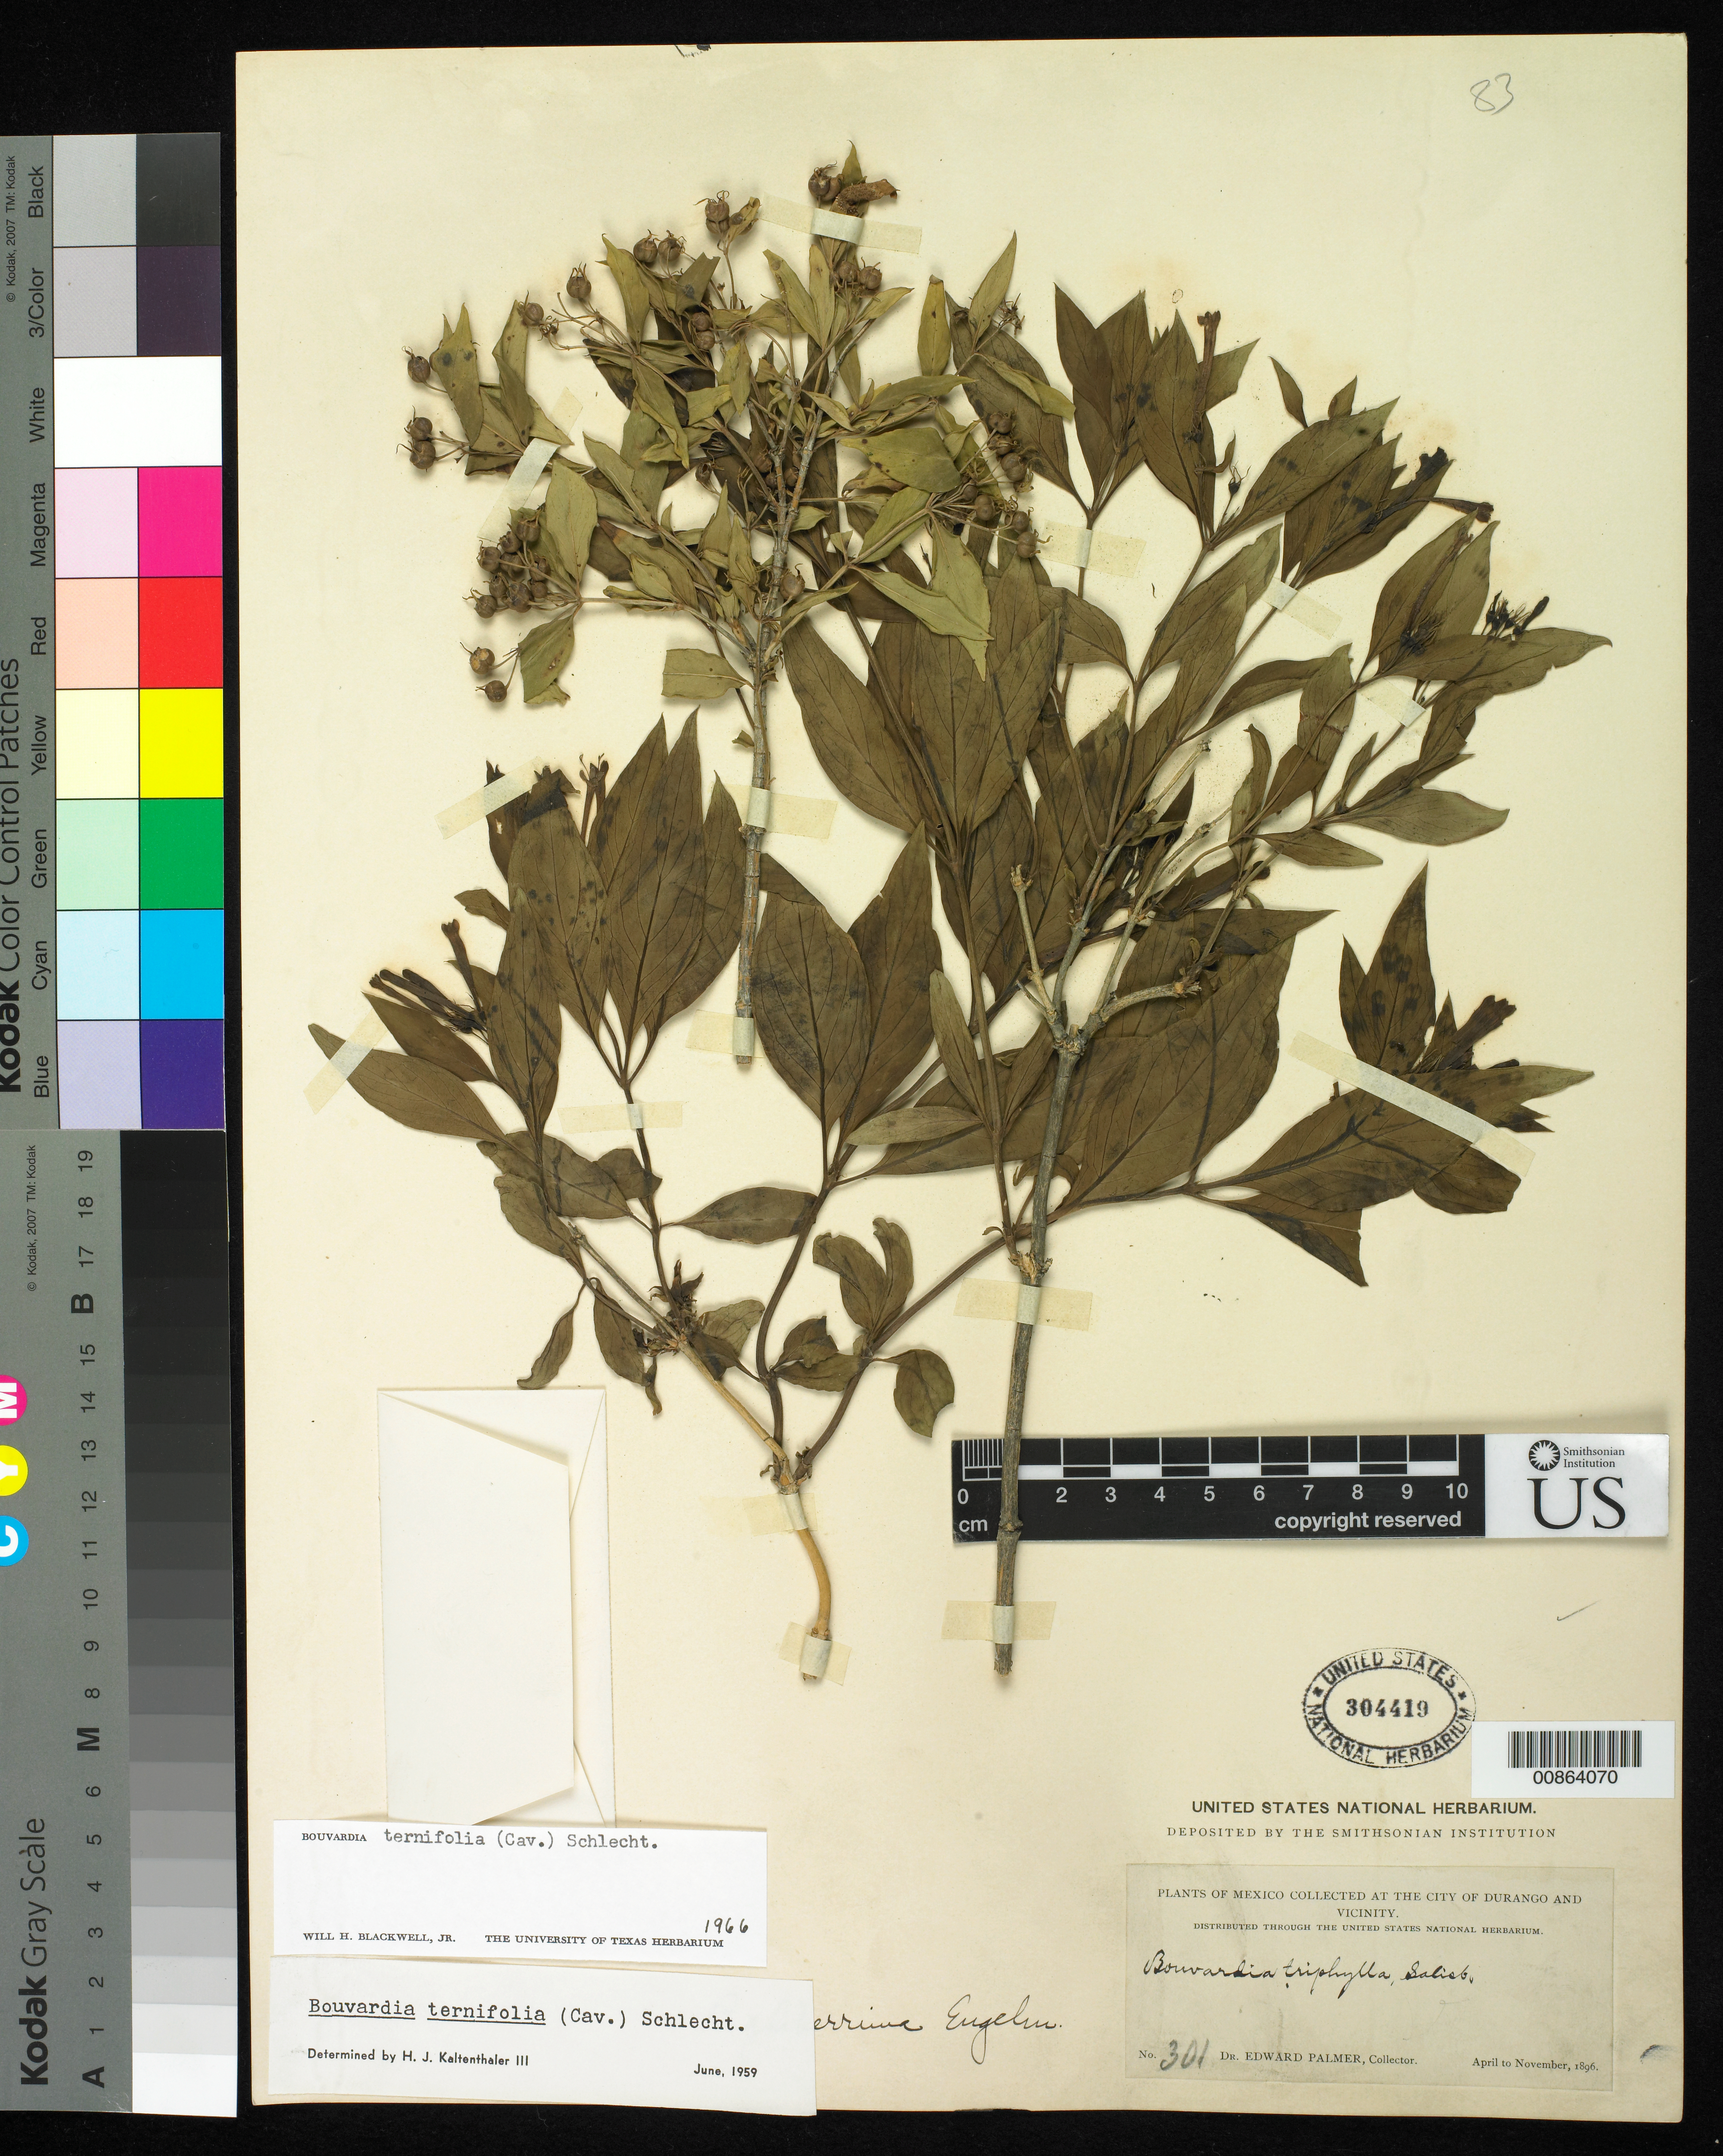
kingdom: Plantae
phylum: Tracheophyta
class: Magnoliopsida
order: Gentianales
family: Rubiaceae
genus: Bouvardia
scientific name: Bouvardia tenuifolia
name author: Standl.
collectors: E. Palmer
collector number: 301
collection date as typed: Apr 1896 to -- Nov 1896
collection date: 1896-04/1896-11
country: Mexico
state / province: Durango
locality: City of Durango and vicinity.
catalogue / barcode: US 304419